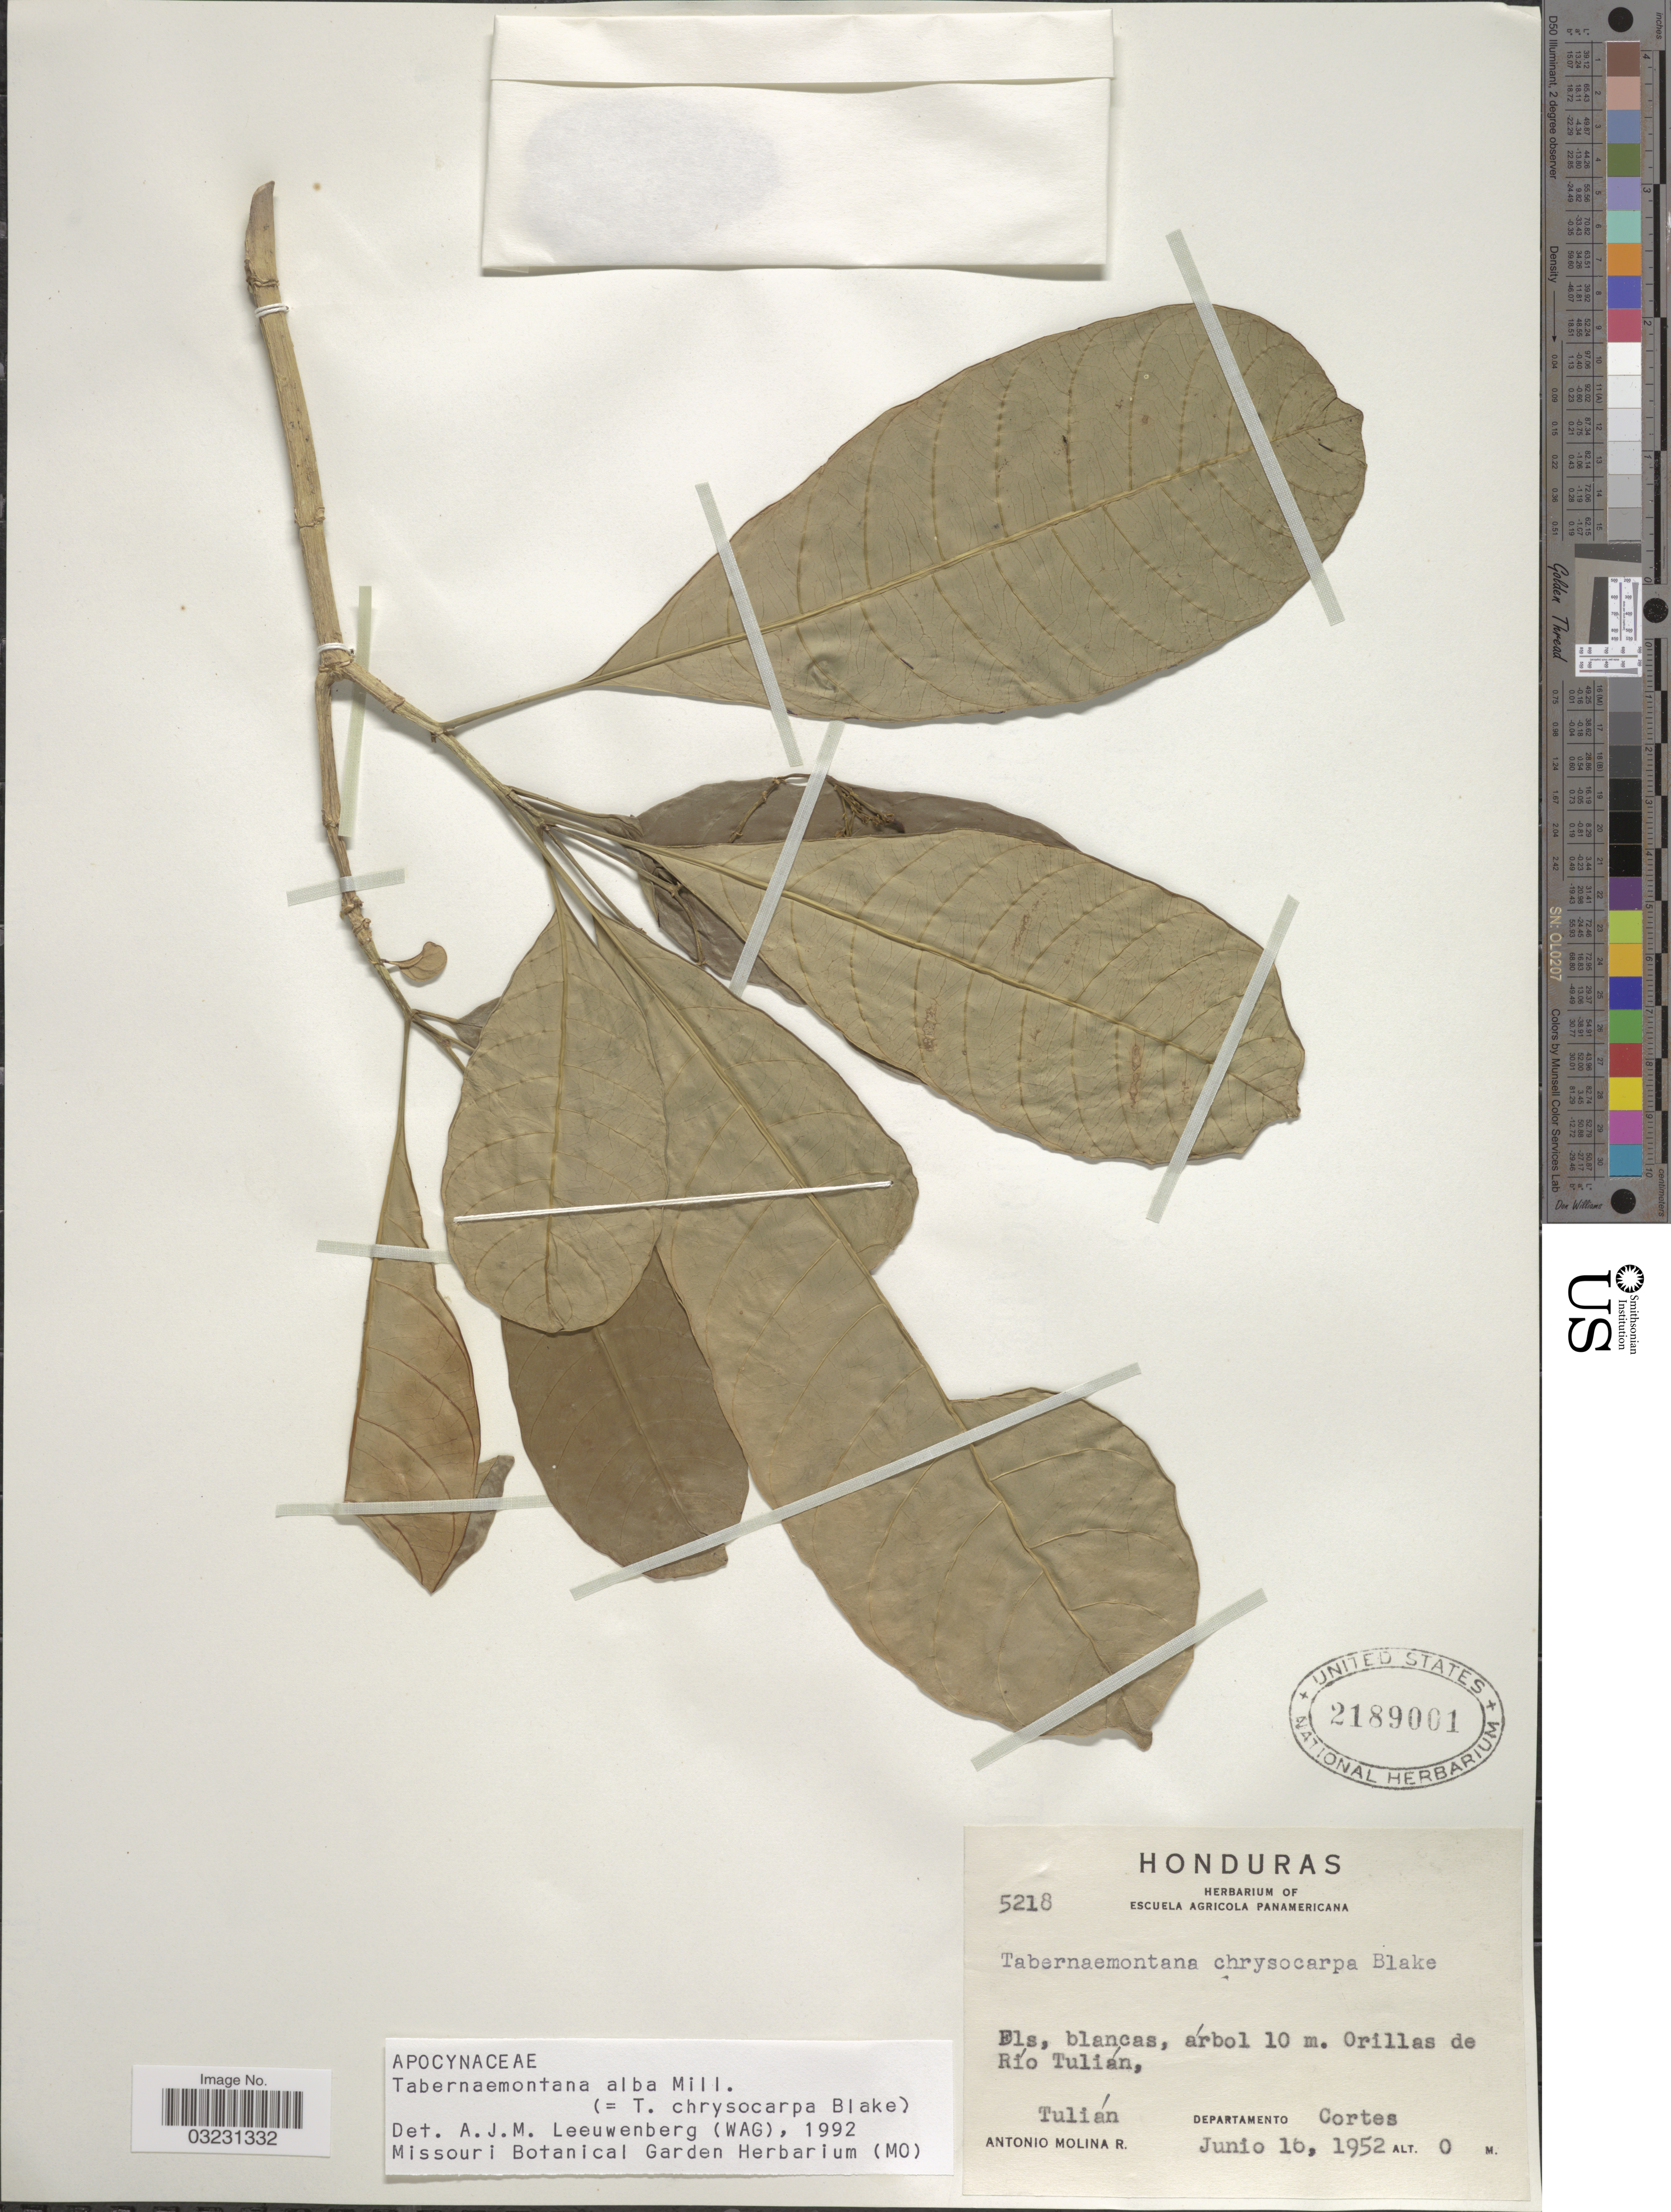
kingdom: Plantae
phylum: Tracheophyta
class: Magnoliopsida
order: Gentianales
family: Apocynaceae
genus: Tabernaemontana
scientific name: Tabernaemontana alba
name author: Mill.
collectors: A. Molina R.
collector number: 5218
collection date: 1952-06-16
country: Honduras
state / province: Cortés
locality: Orillas de Río Tulián, Tulián, Departamento Cortes.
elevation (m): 0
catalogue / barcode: US 2189001